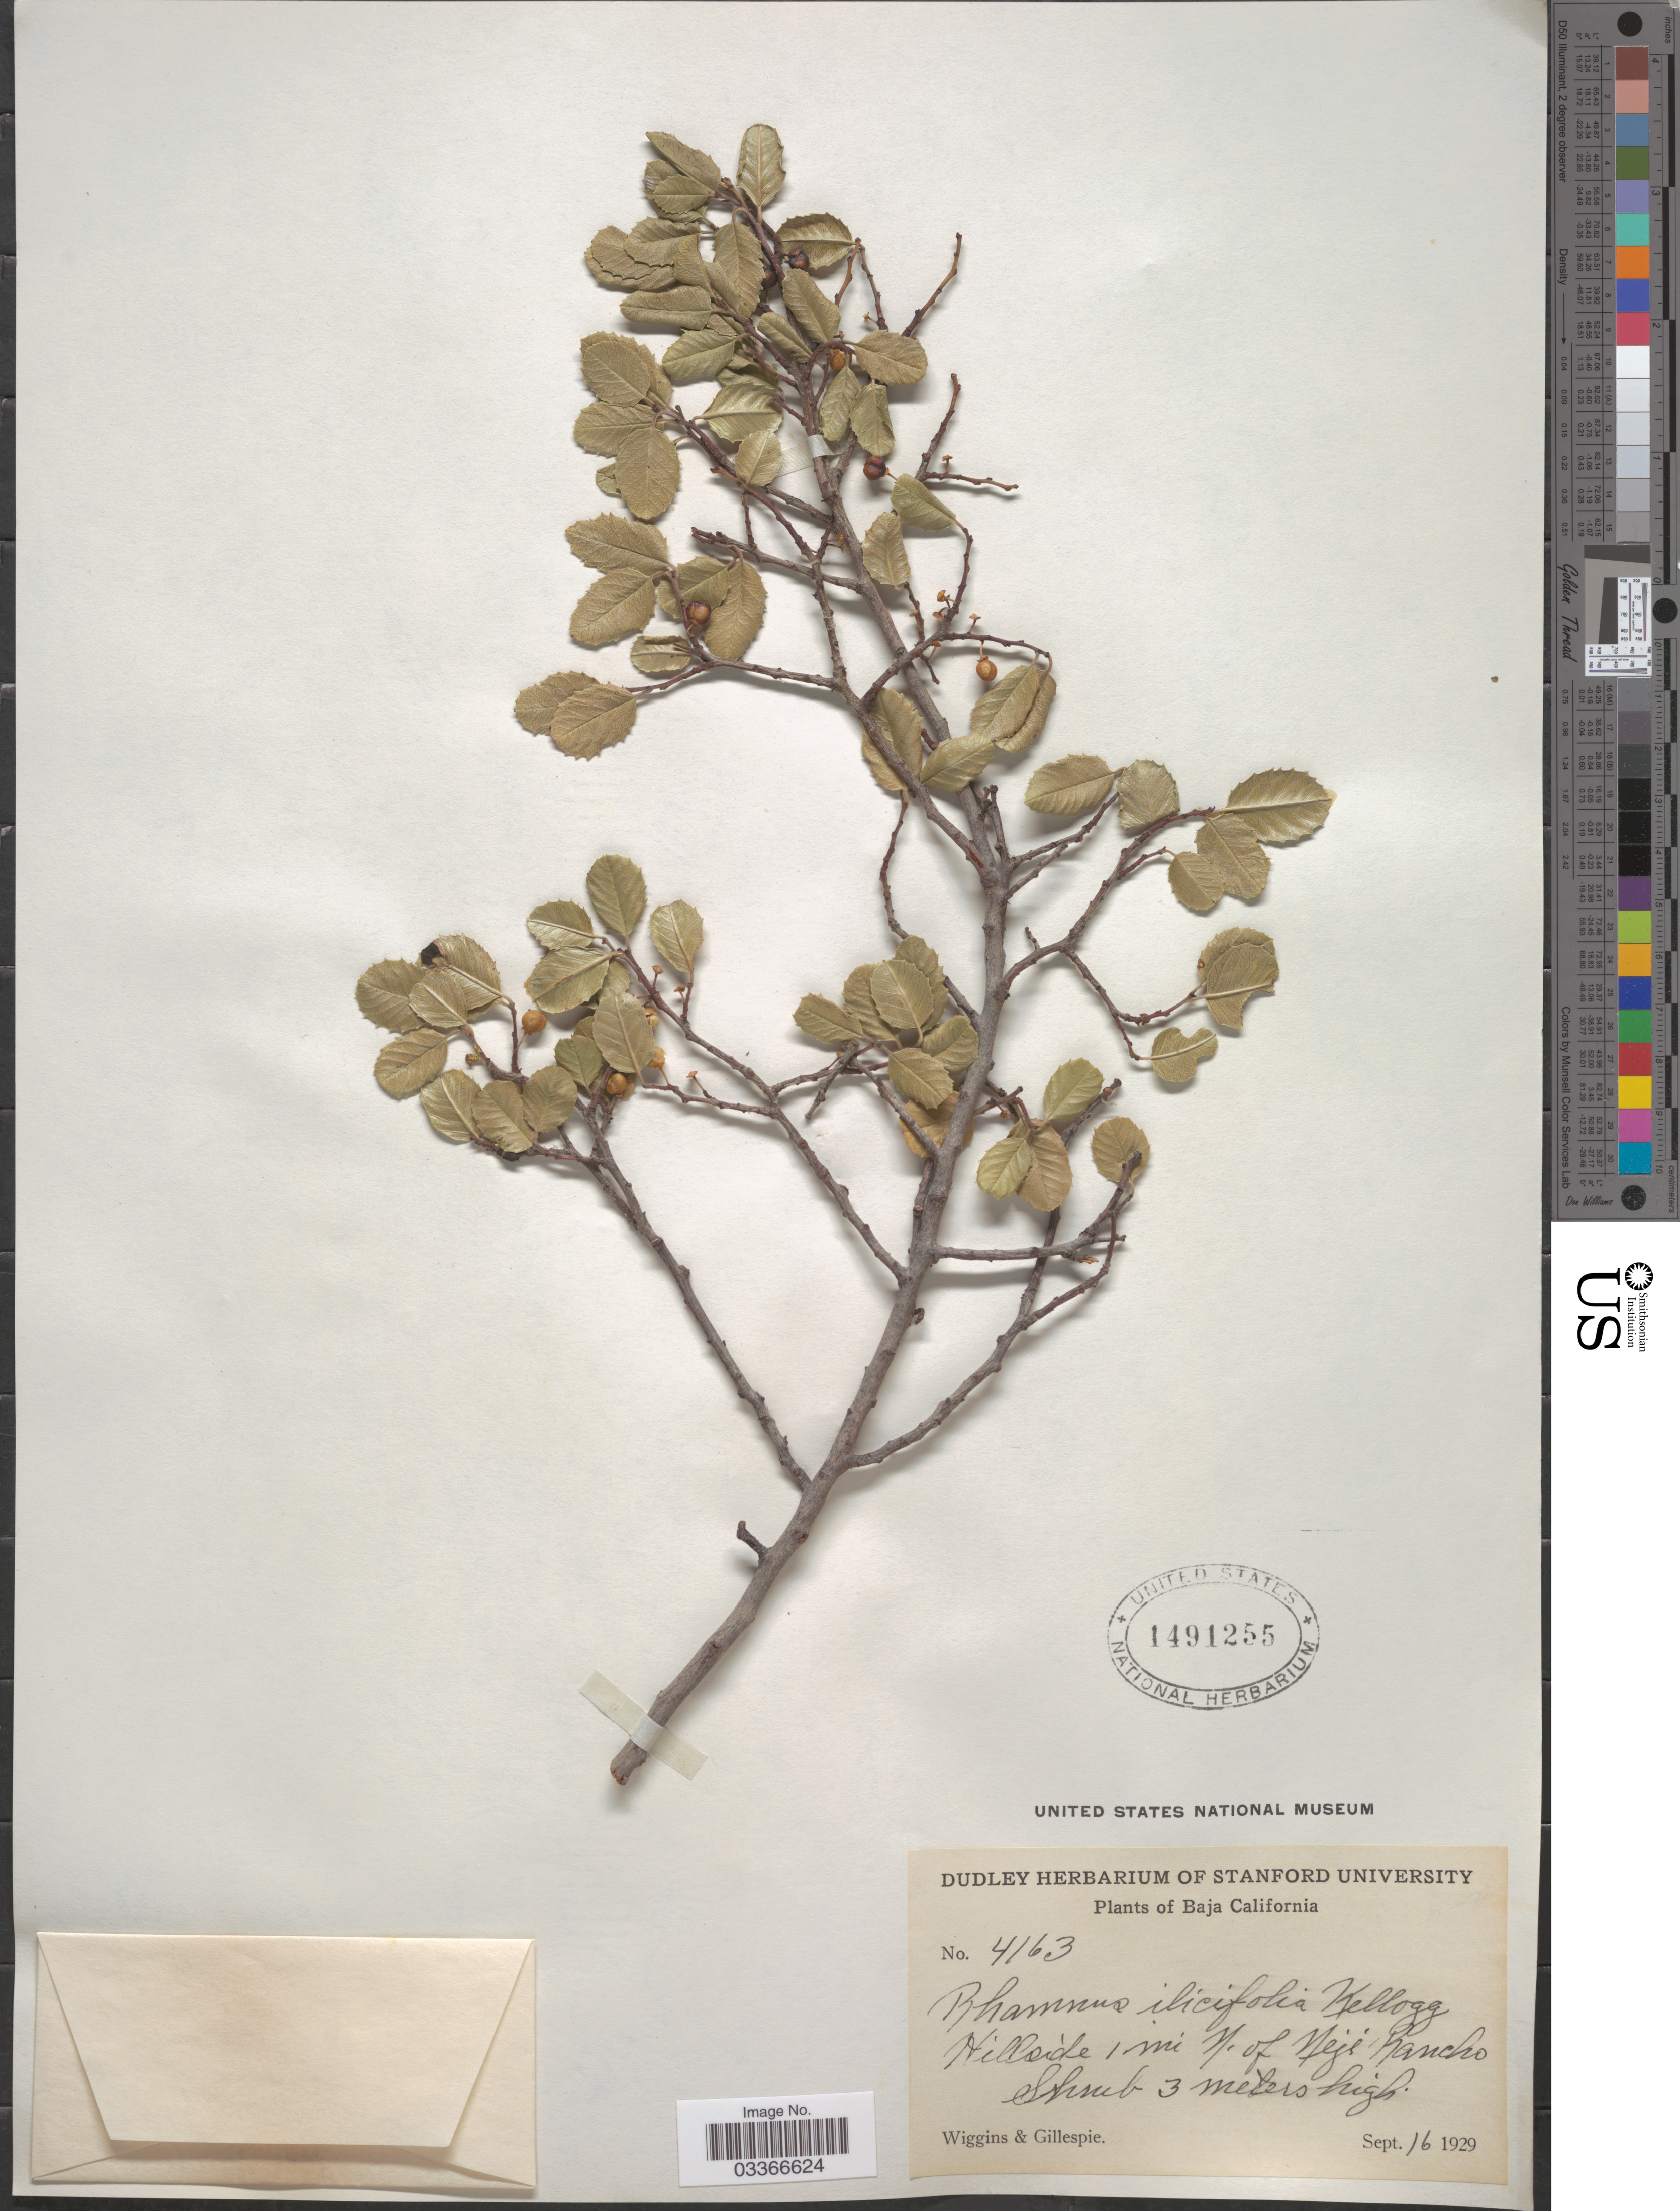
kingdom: Plantae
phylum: Tracheophyta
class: Magnoliopsida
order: Rosales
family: Rhamnaceae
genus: Rhamnus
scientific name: Rhamnus crocea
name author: Nutt.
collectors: -- Wiggins & -- Gillespie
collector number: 4163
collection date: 1929-09-16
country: Mexico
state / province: Baja California Norte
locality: Hillside 1 mi N. of Neji Rancho.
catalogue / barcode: US 1491255